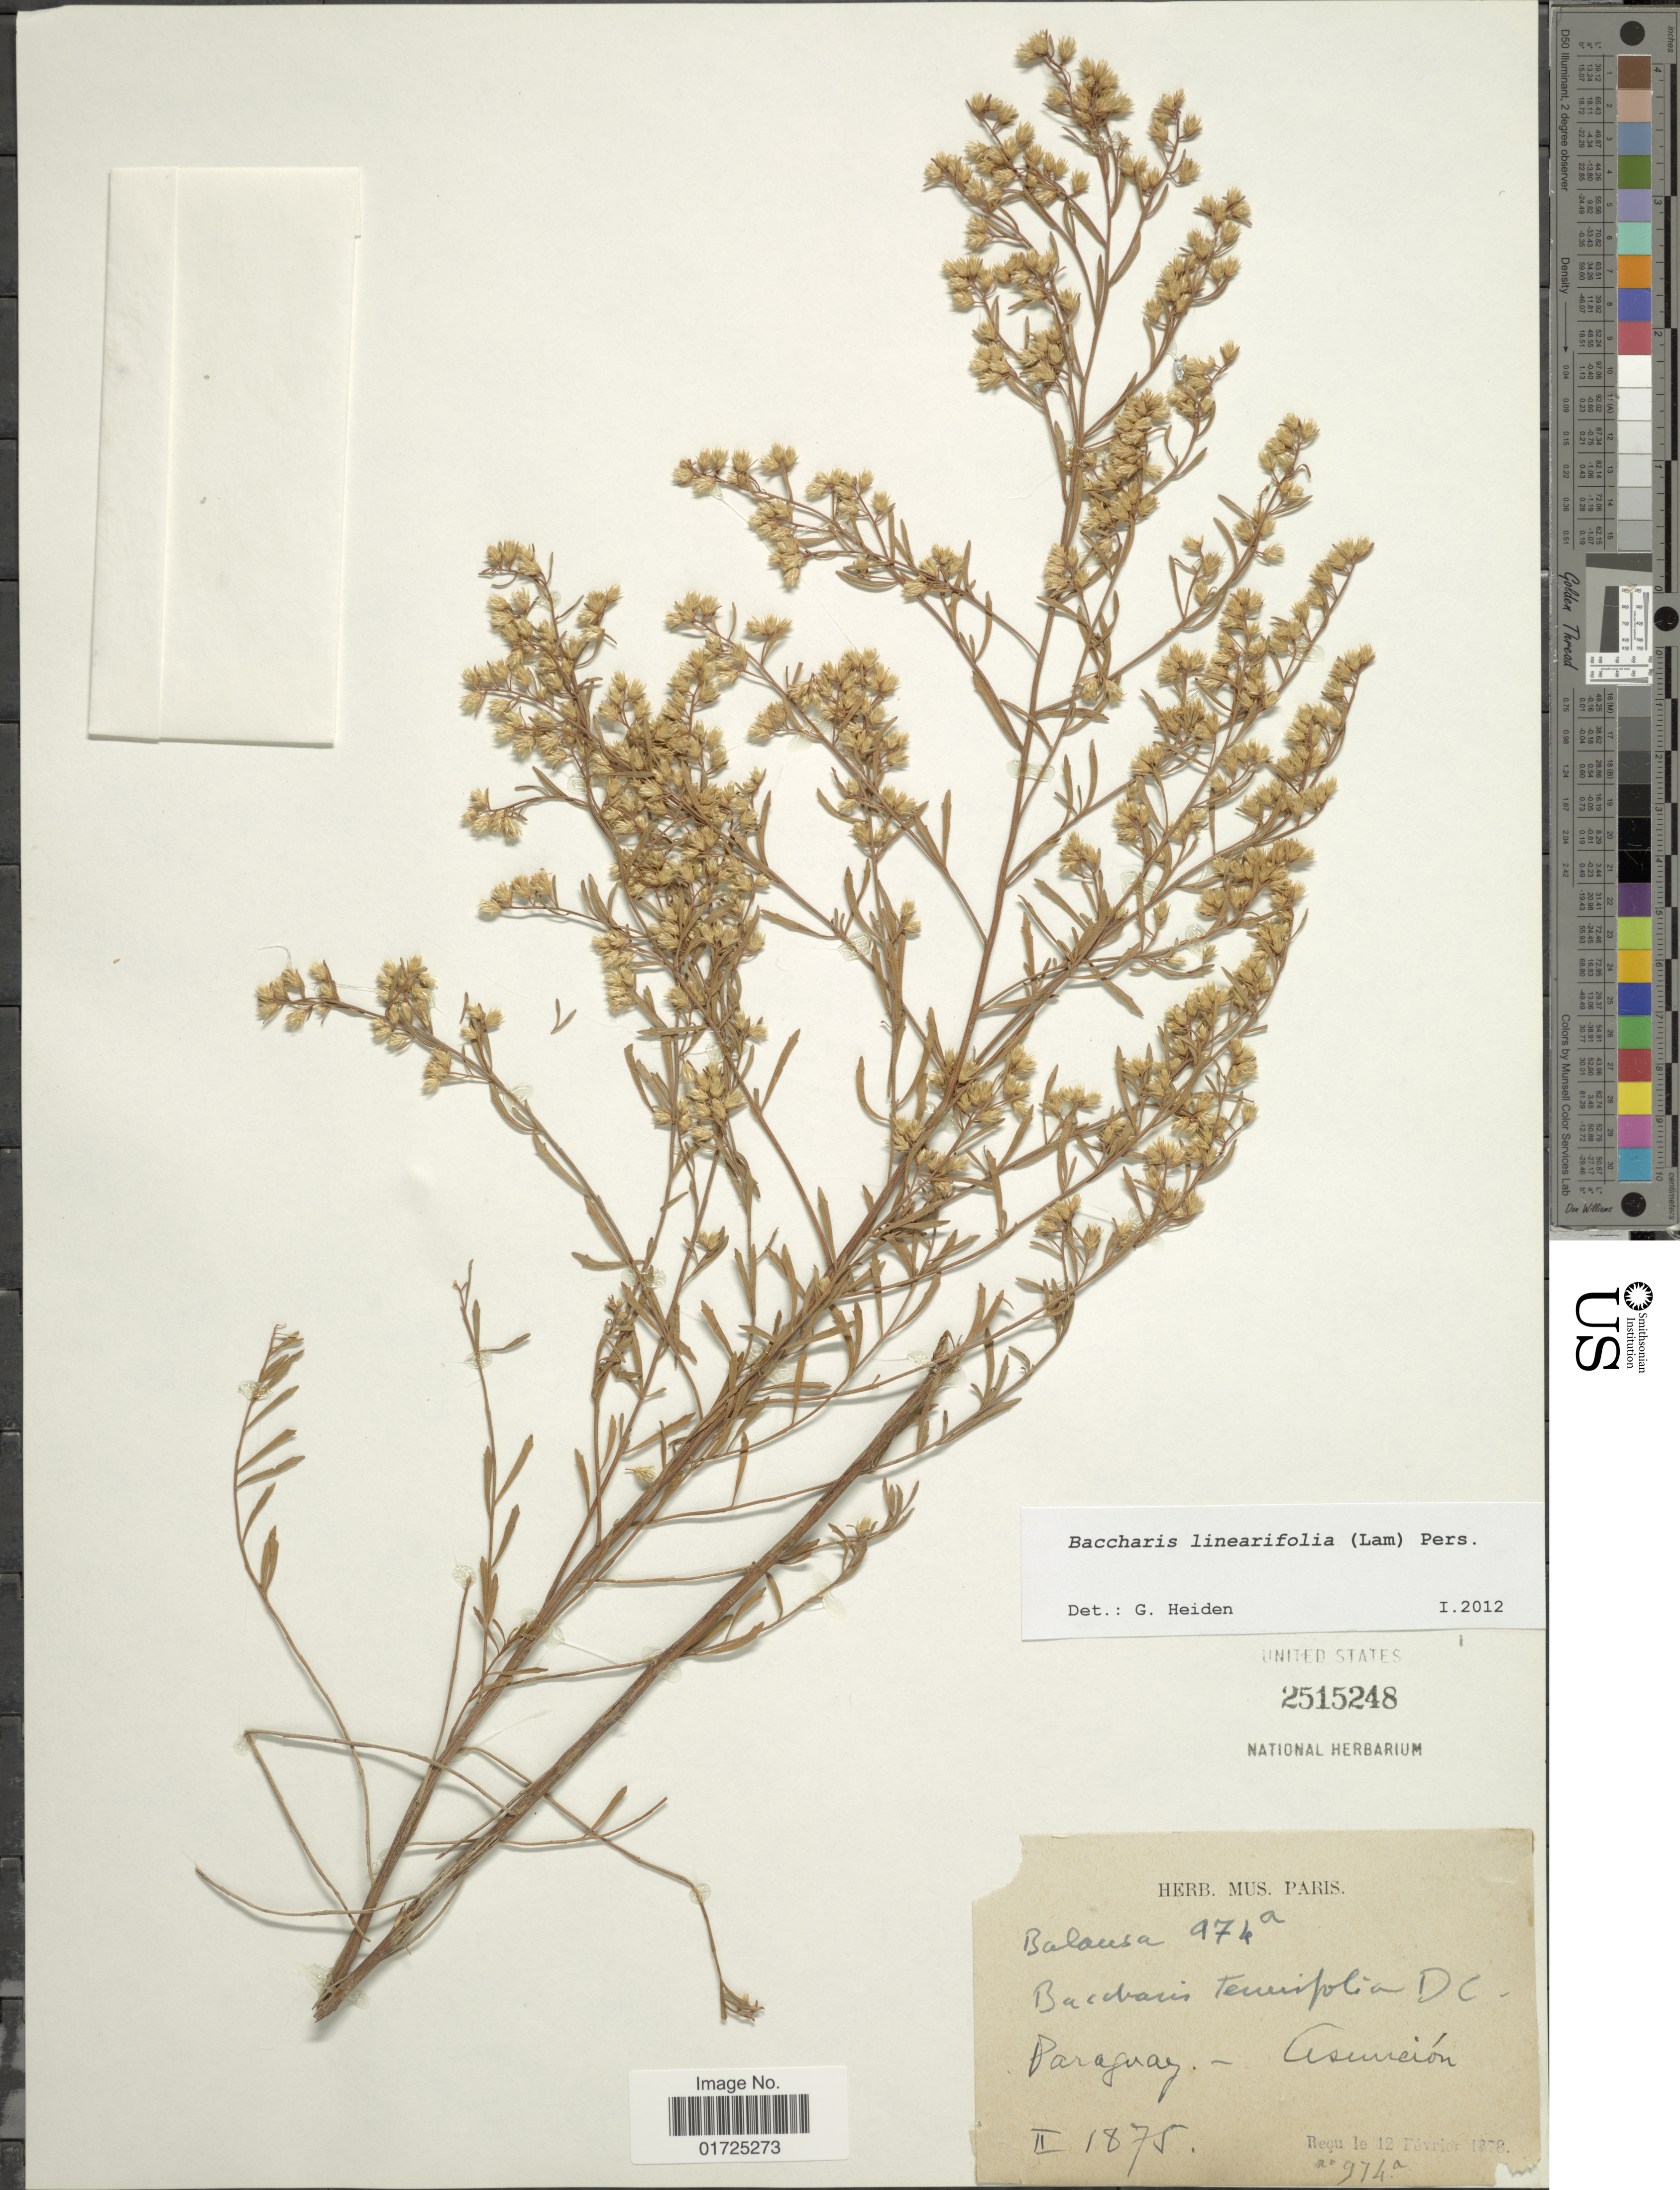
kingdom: Plantae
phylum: Tracheophyta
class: Magnoliopsida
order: Asterales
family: Asteraceae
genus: Baccharis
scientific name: Baccharis linearifolia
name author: (Lam.) Pers.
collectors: -. Balansa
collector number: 974a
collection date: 1875-02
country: Paraguay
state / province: Asuncion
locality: Paraguay - Asunción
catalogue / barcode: US 2515248